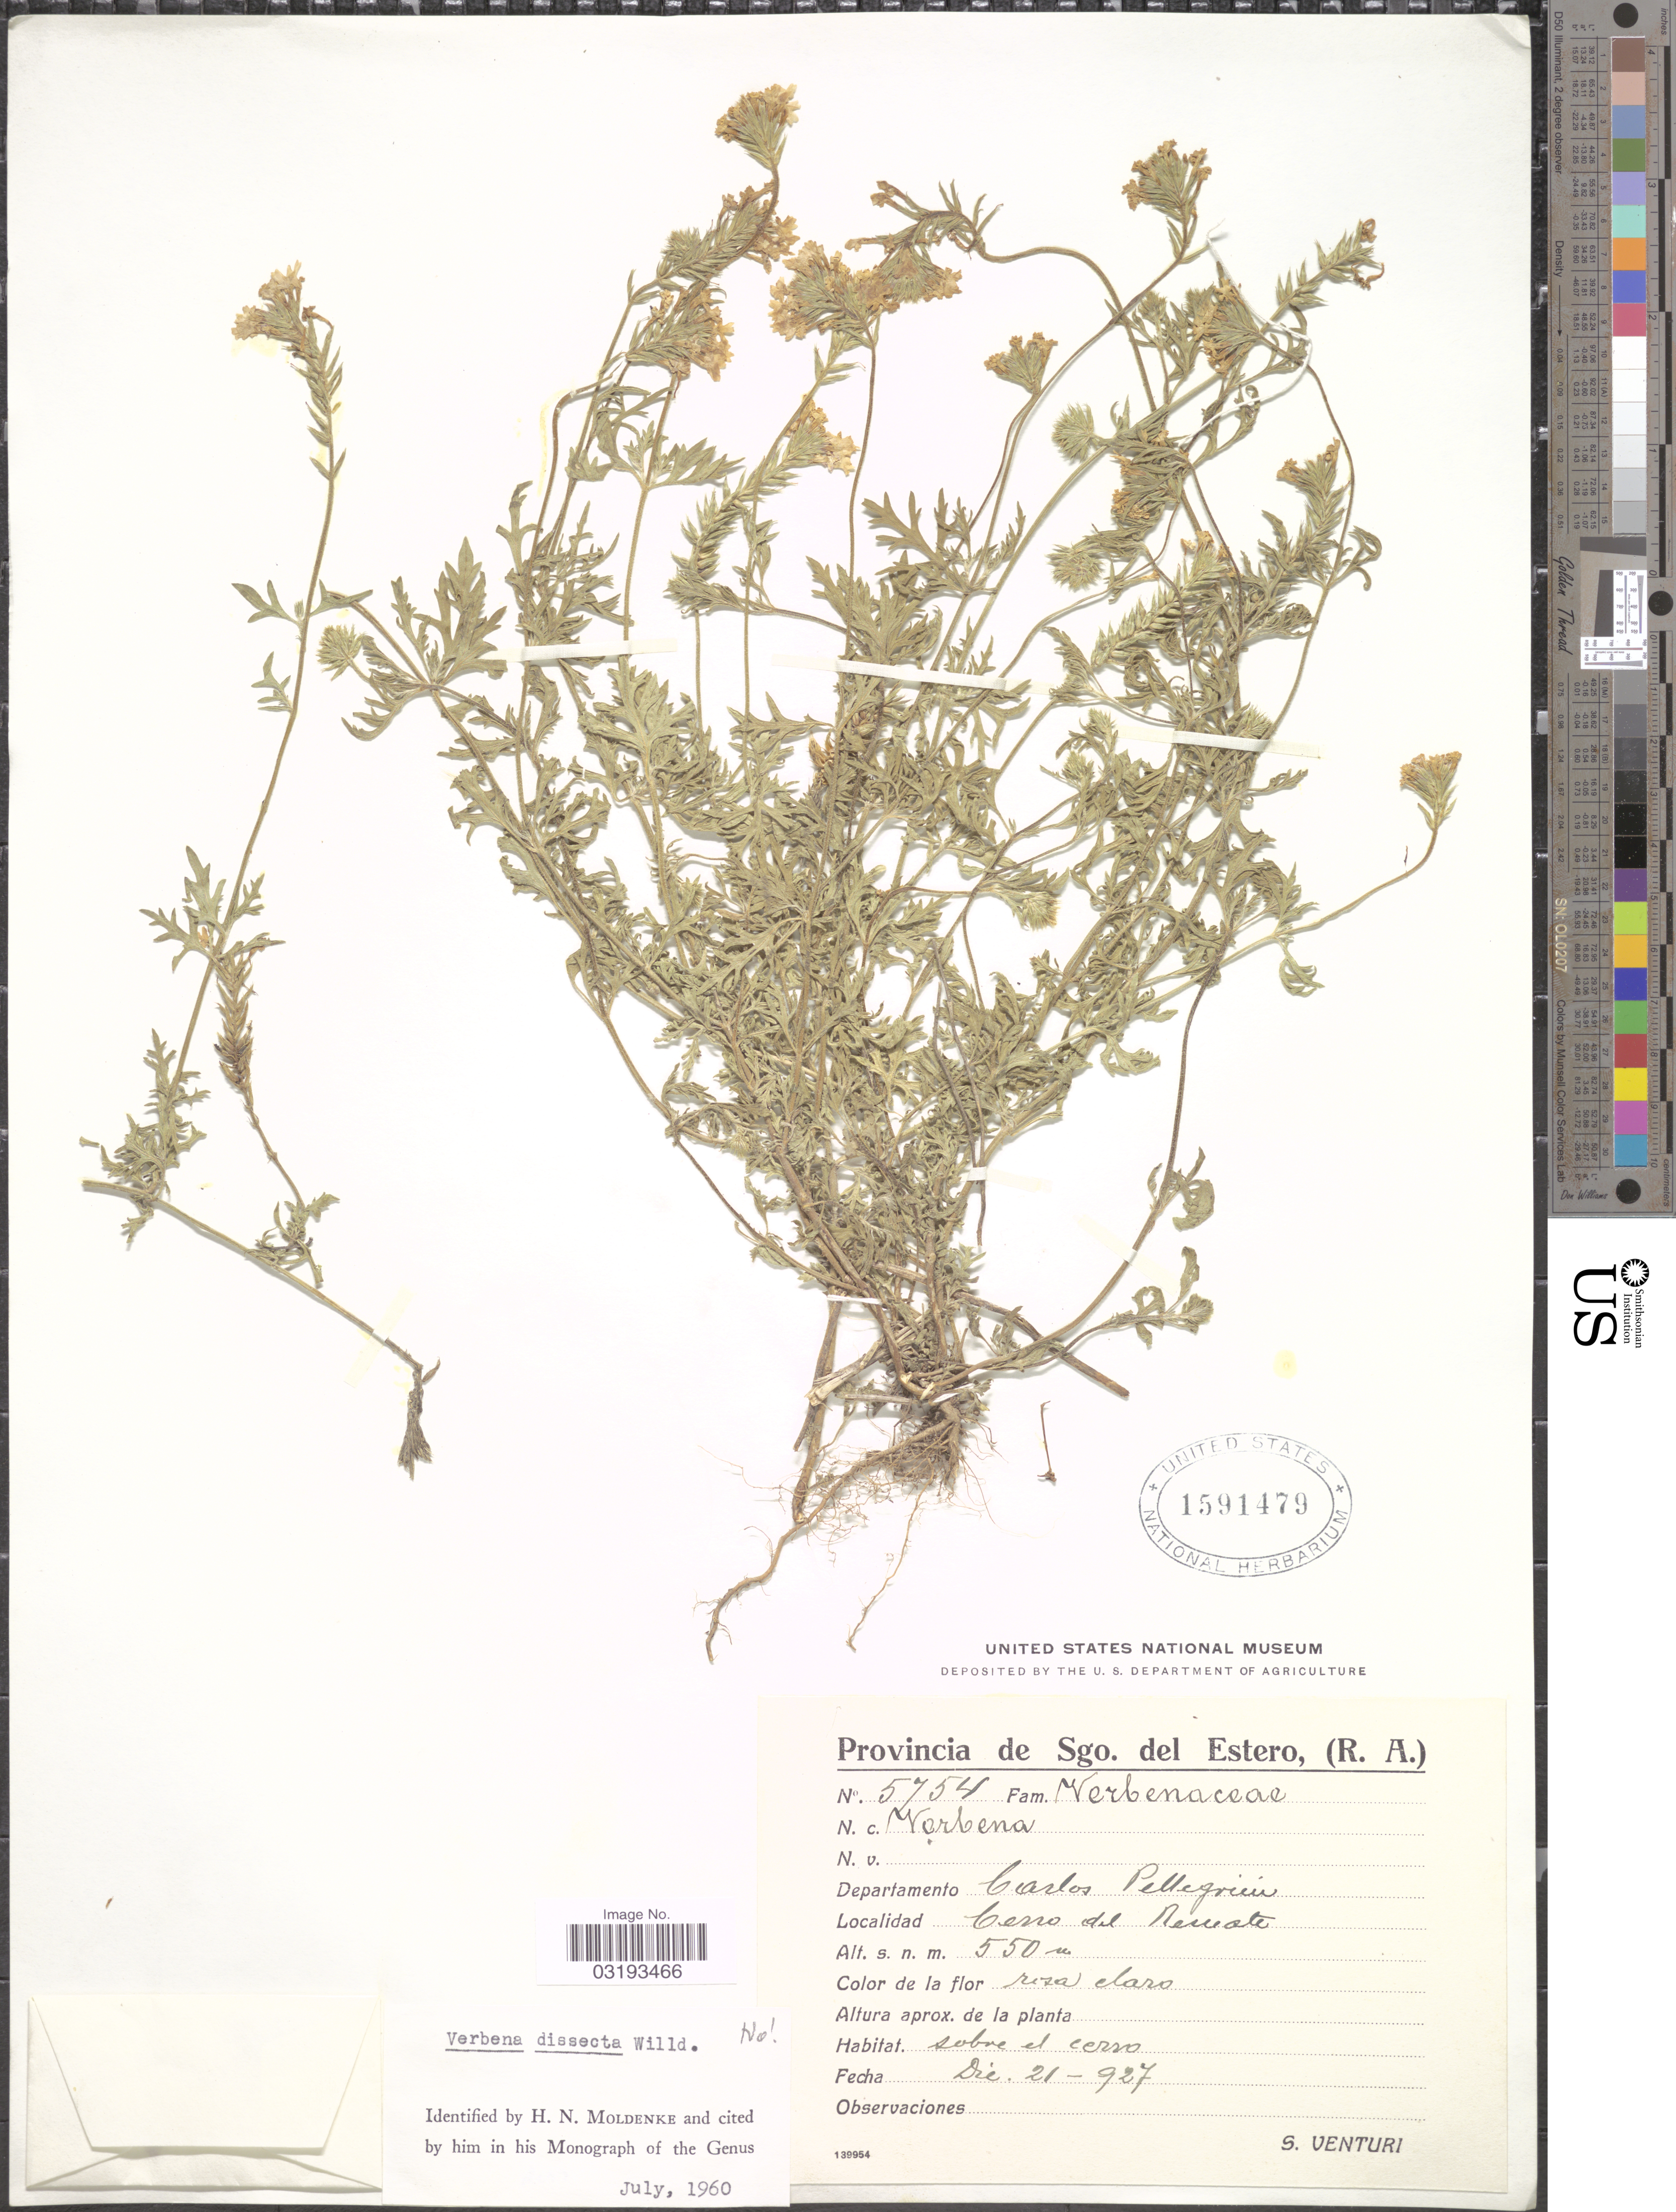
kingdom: Plantae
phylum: Tracheophyta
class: Magnoliopsida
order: Lamiales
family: Verbenaceae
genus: Verbena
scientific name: Verbena dissecta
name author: Willd. ex Spreng.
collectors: S. Venturi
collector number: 5754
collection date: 1927-12-21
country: Argentina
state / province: Santiago del Estero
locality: Departamento Carlos Pellegrini. Cerro del Remate.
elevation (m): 550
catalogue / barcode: US 1591479